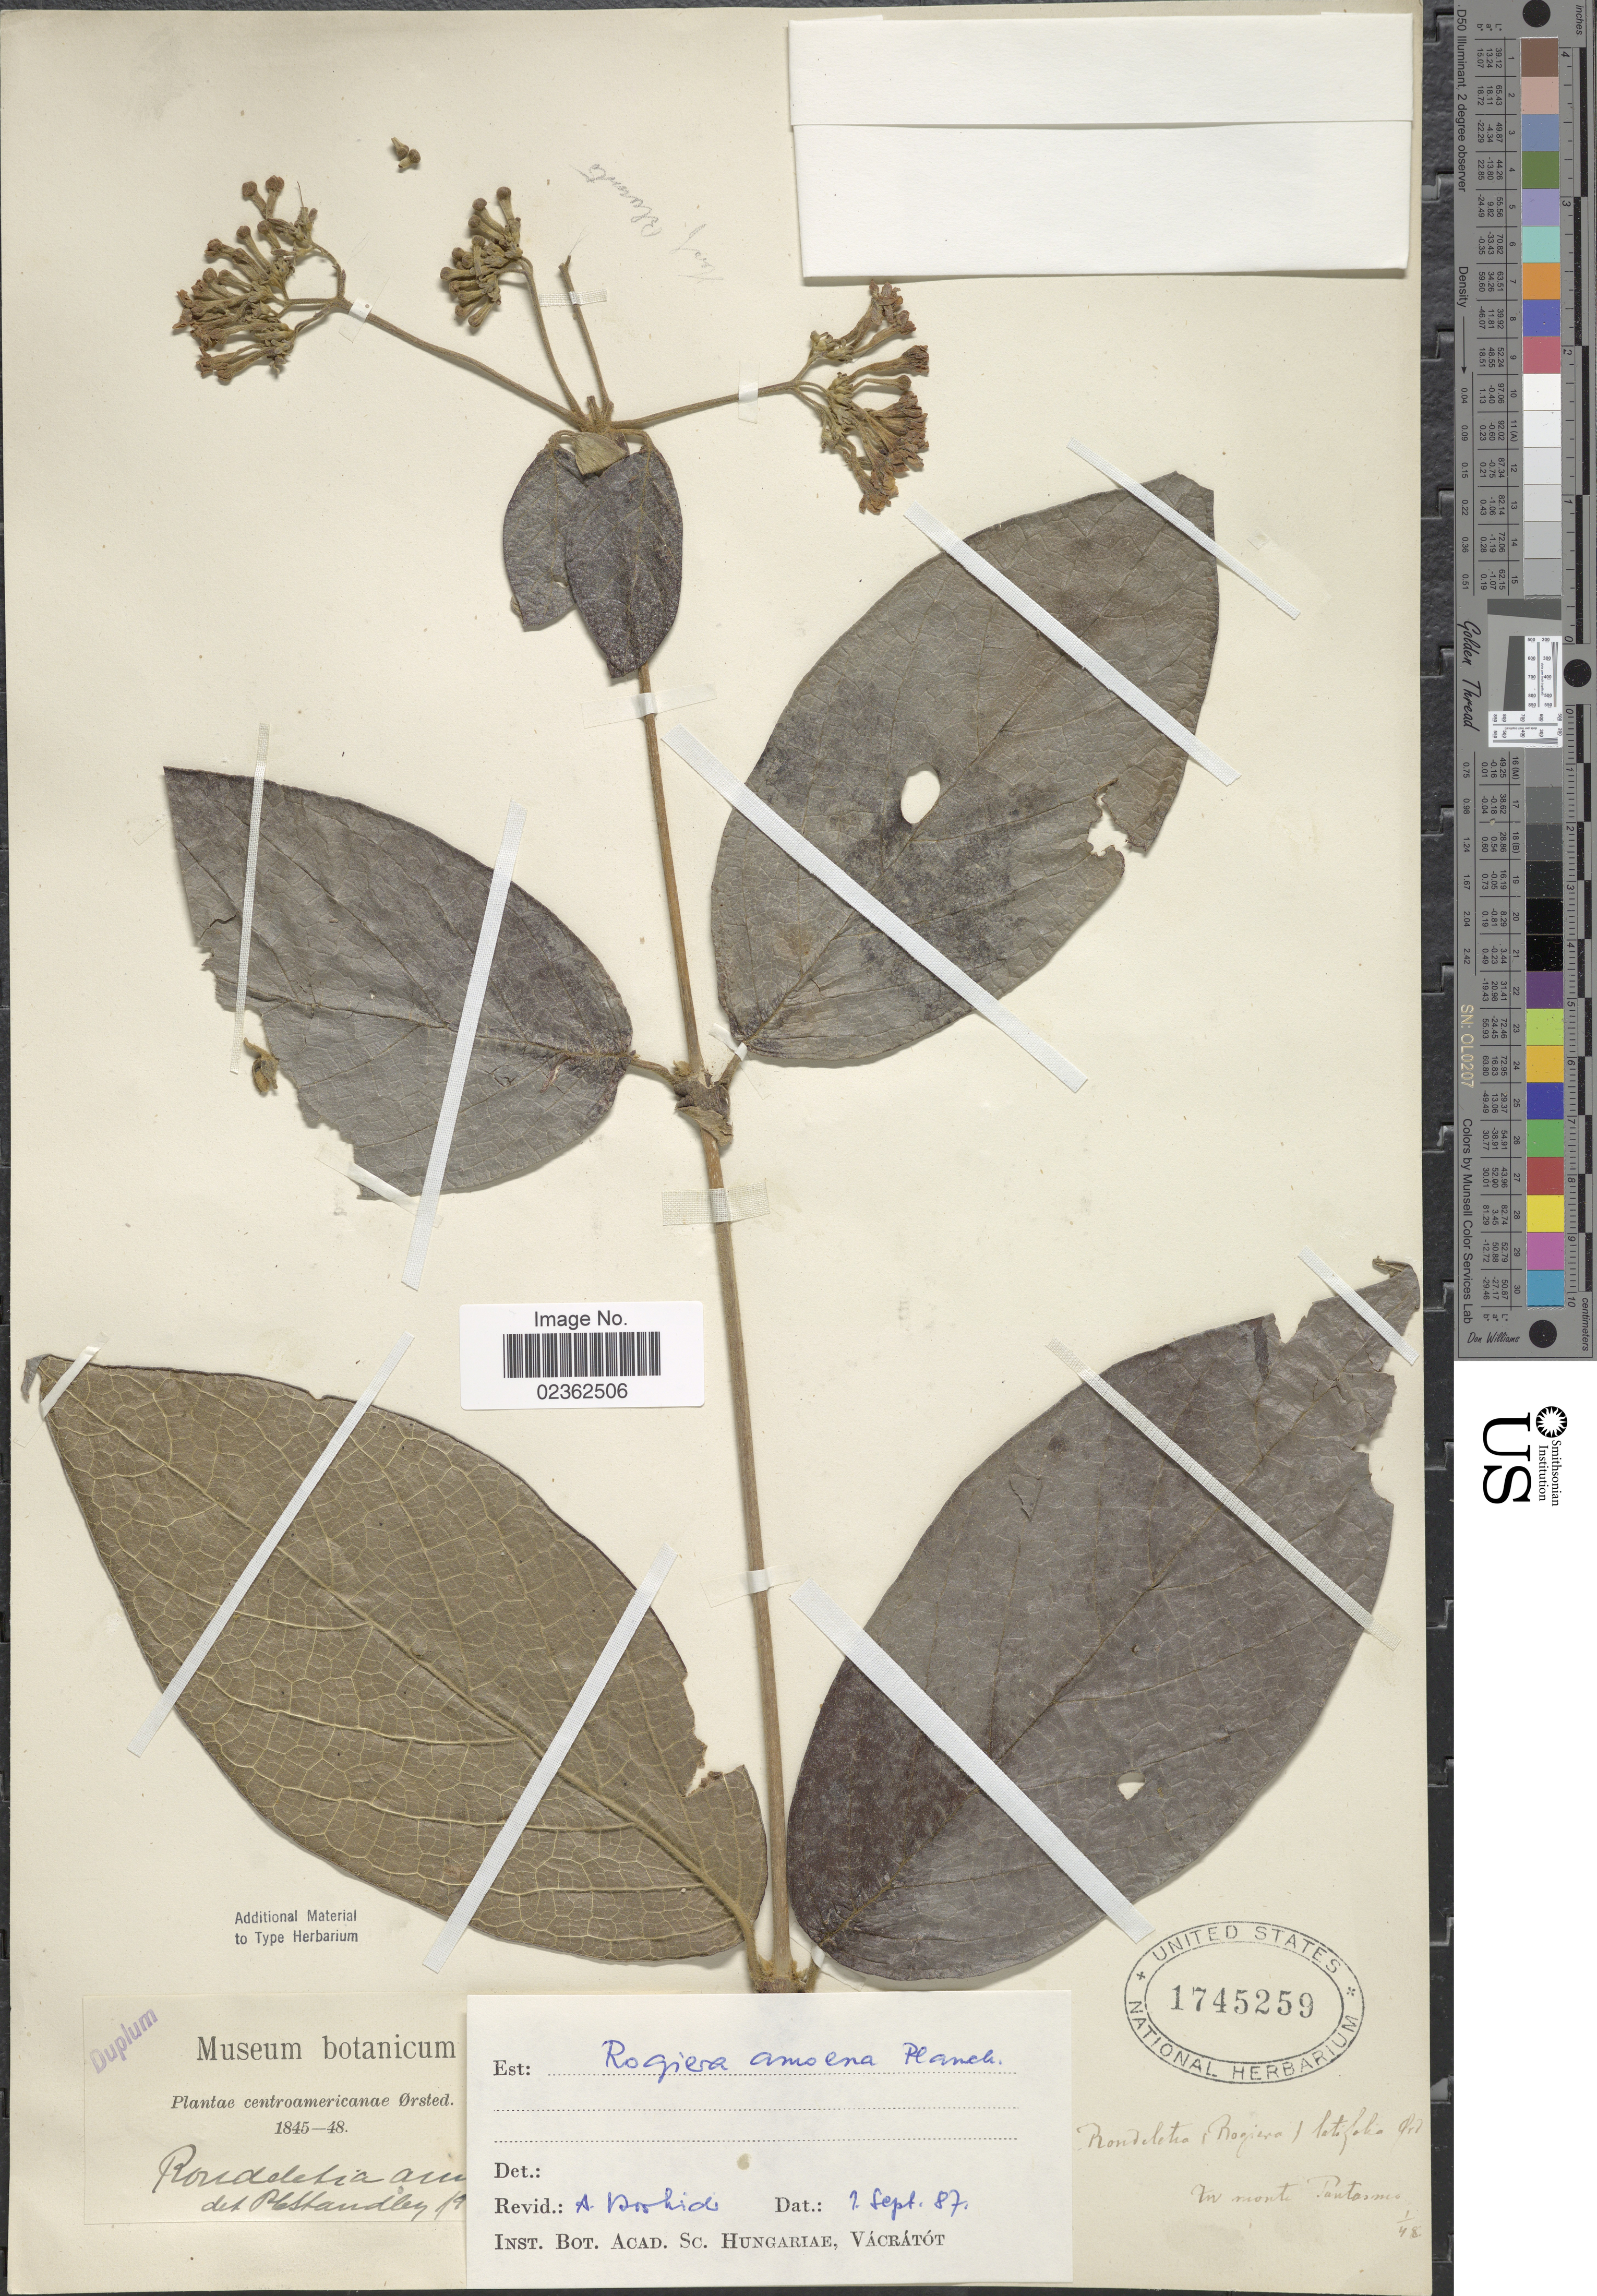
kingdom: Plantae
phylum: Tracheophyta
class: Magnoliopsida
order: Gentianales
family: Rubiaceae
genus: Rogiera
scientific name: Rogiera amoena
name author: Planch.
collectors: Ørsted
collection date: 1848-04-01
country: Nicaragua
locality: Centroamericanae, In monte Pantasmo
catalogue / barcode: US 1745259